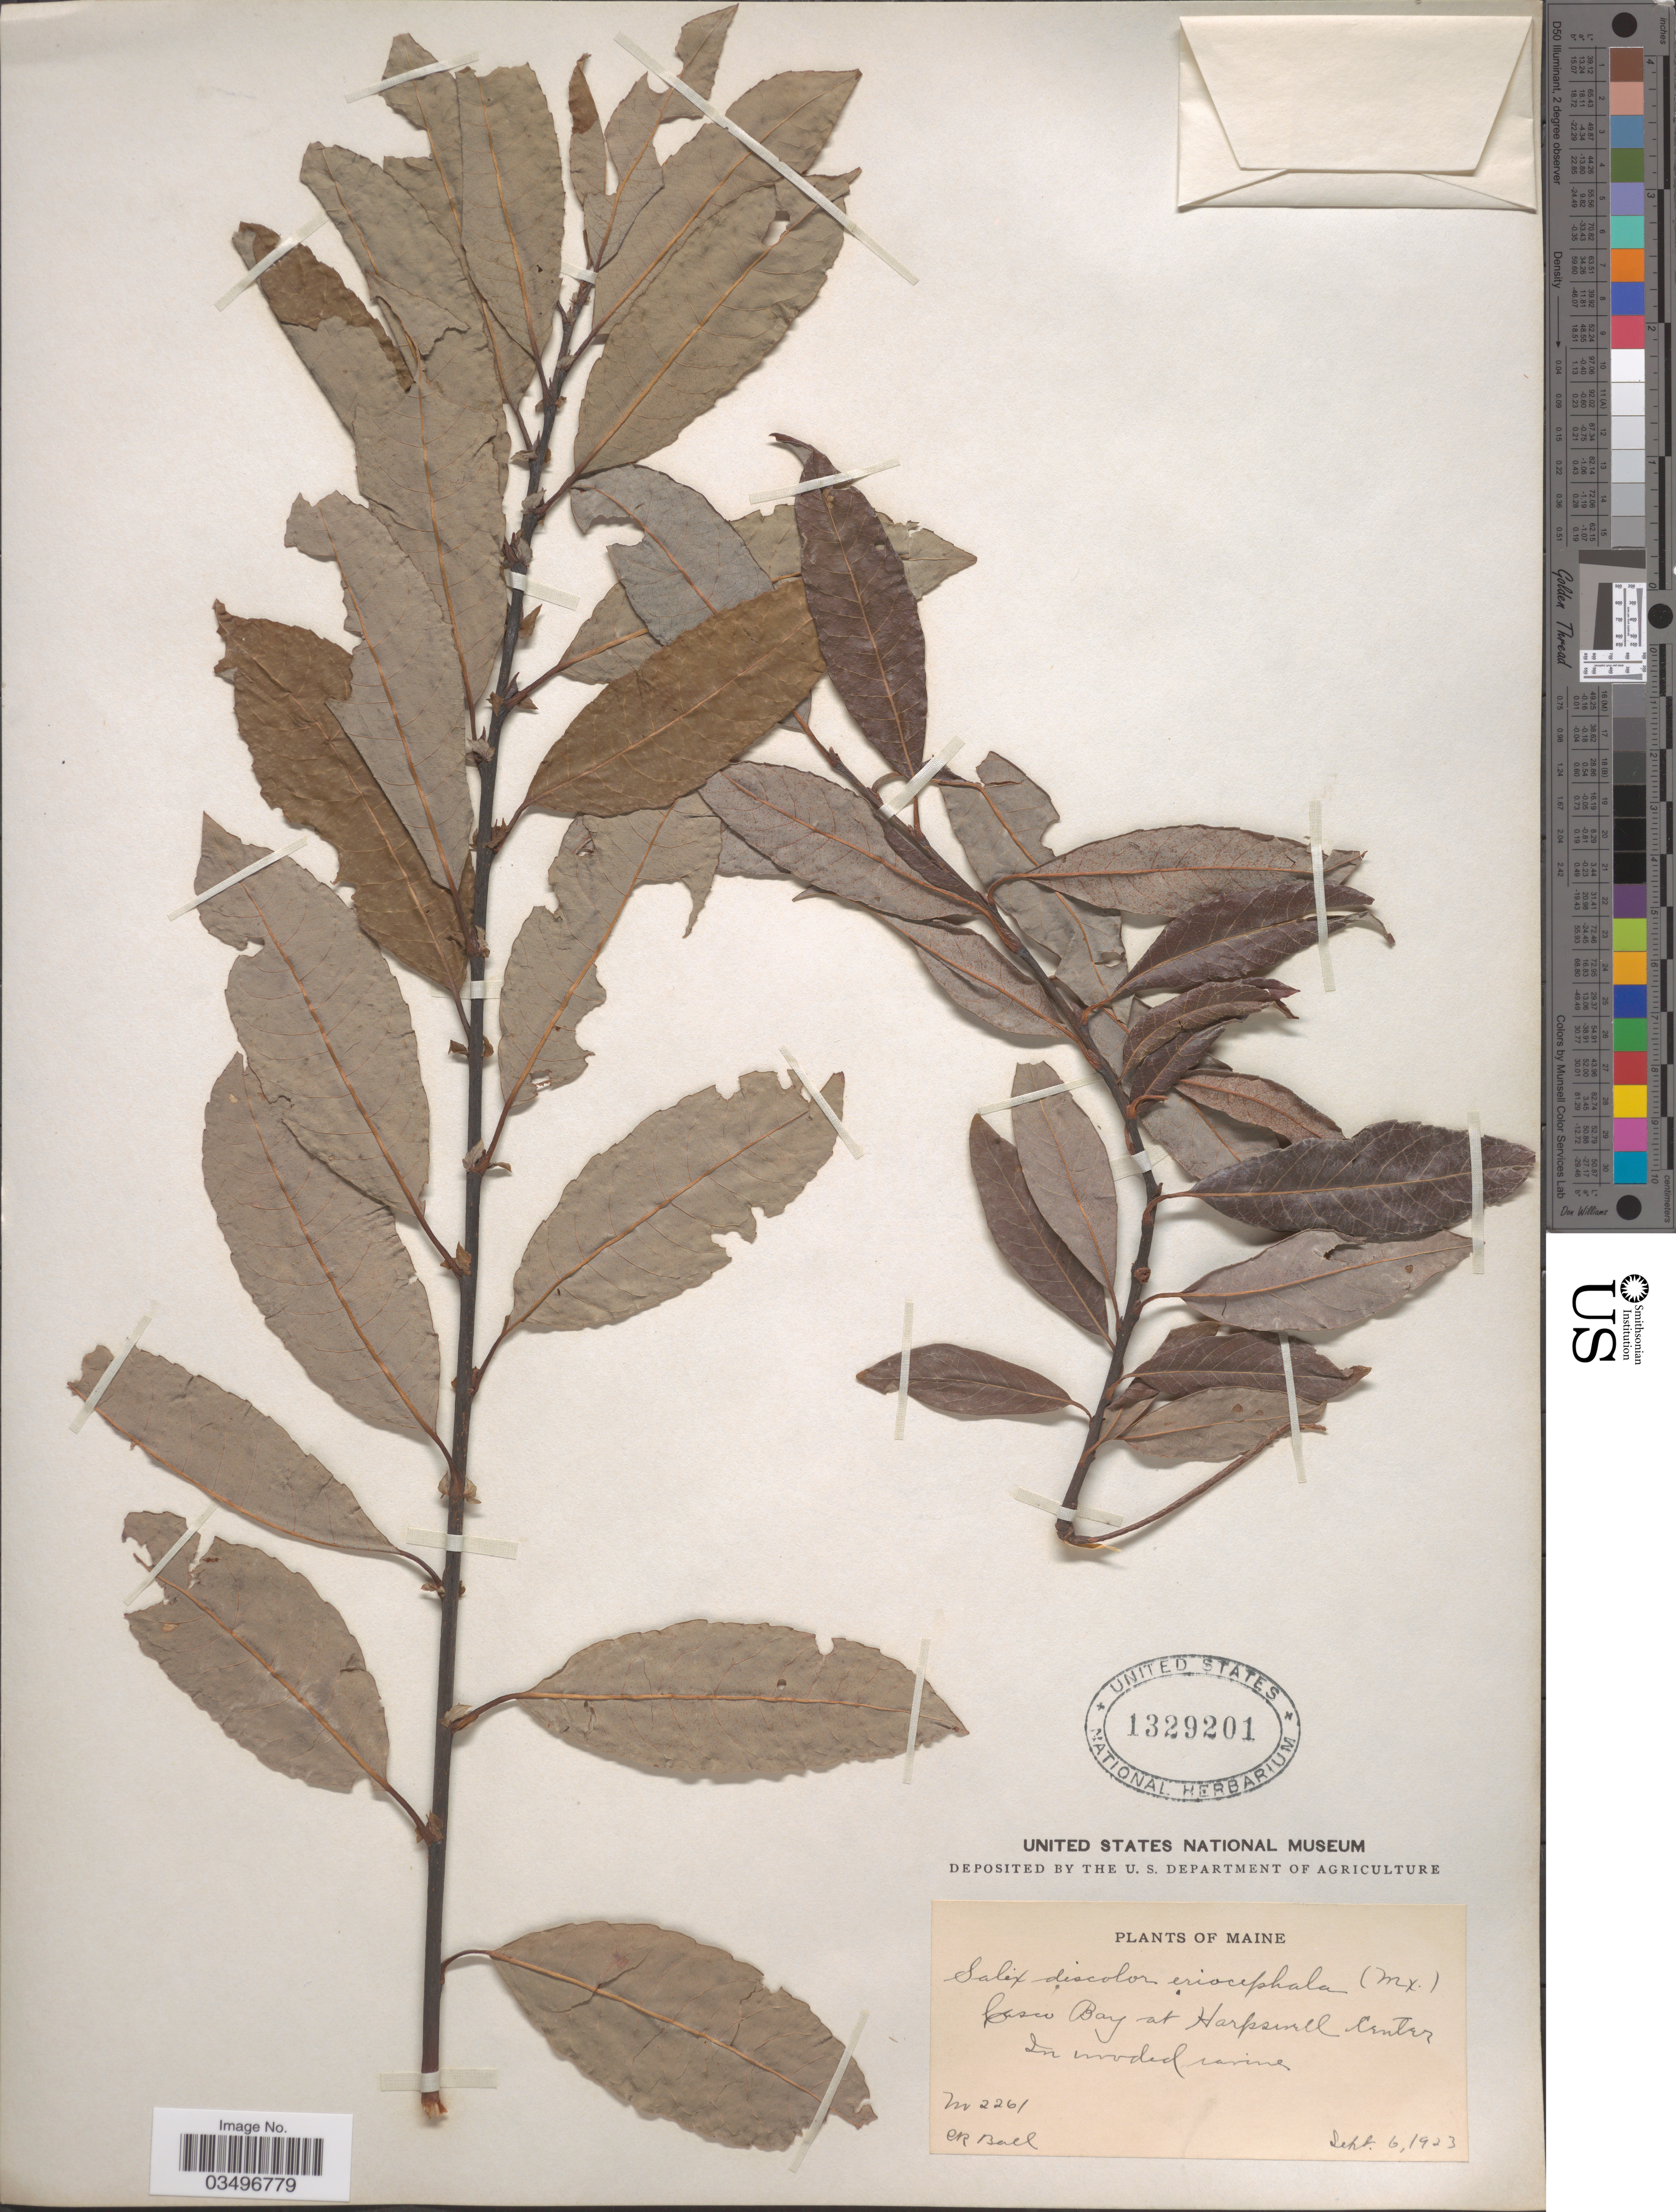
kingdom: Plantae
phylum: Tracheophyta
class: Magnoliopsida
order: Malpighiales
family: Salicaceae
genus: Salix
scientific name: Salix discolor var. eriocephala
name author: (Michx.) Andersson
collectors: C. R. Ball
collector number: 2261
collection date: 1923-09-06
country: United States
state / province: Maine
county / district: Cumberland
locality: Casco Bay at Harpswell Center. In wooded ravine.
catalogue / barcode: US 1329201